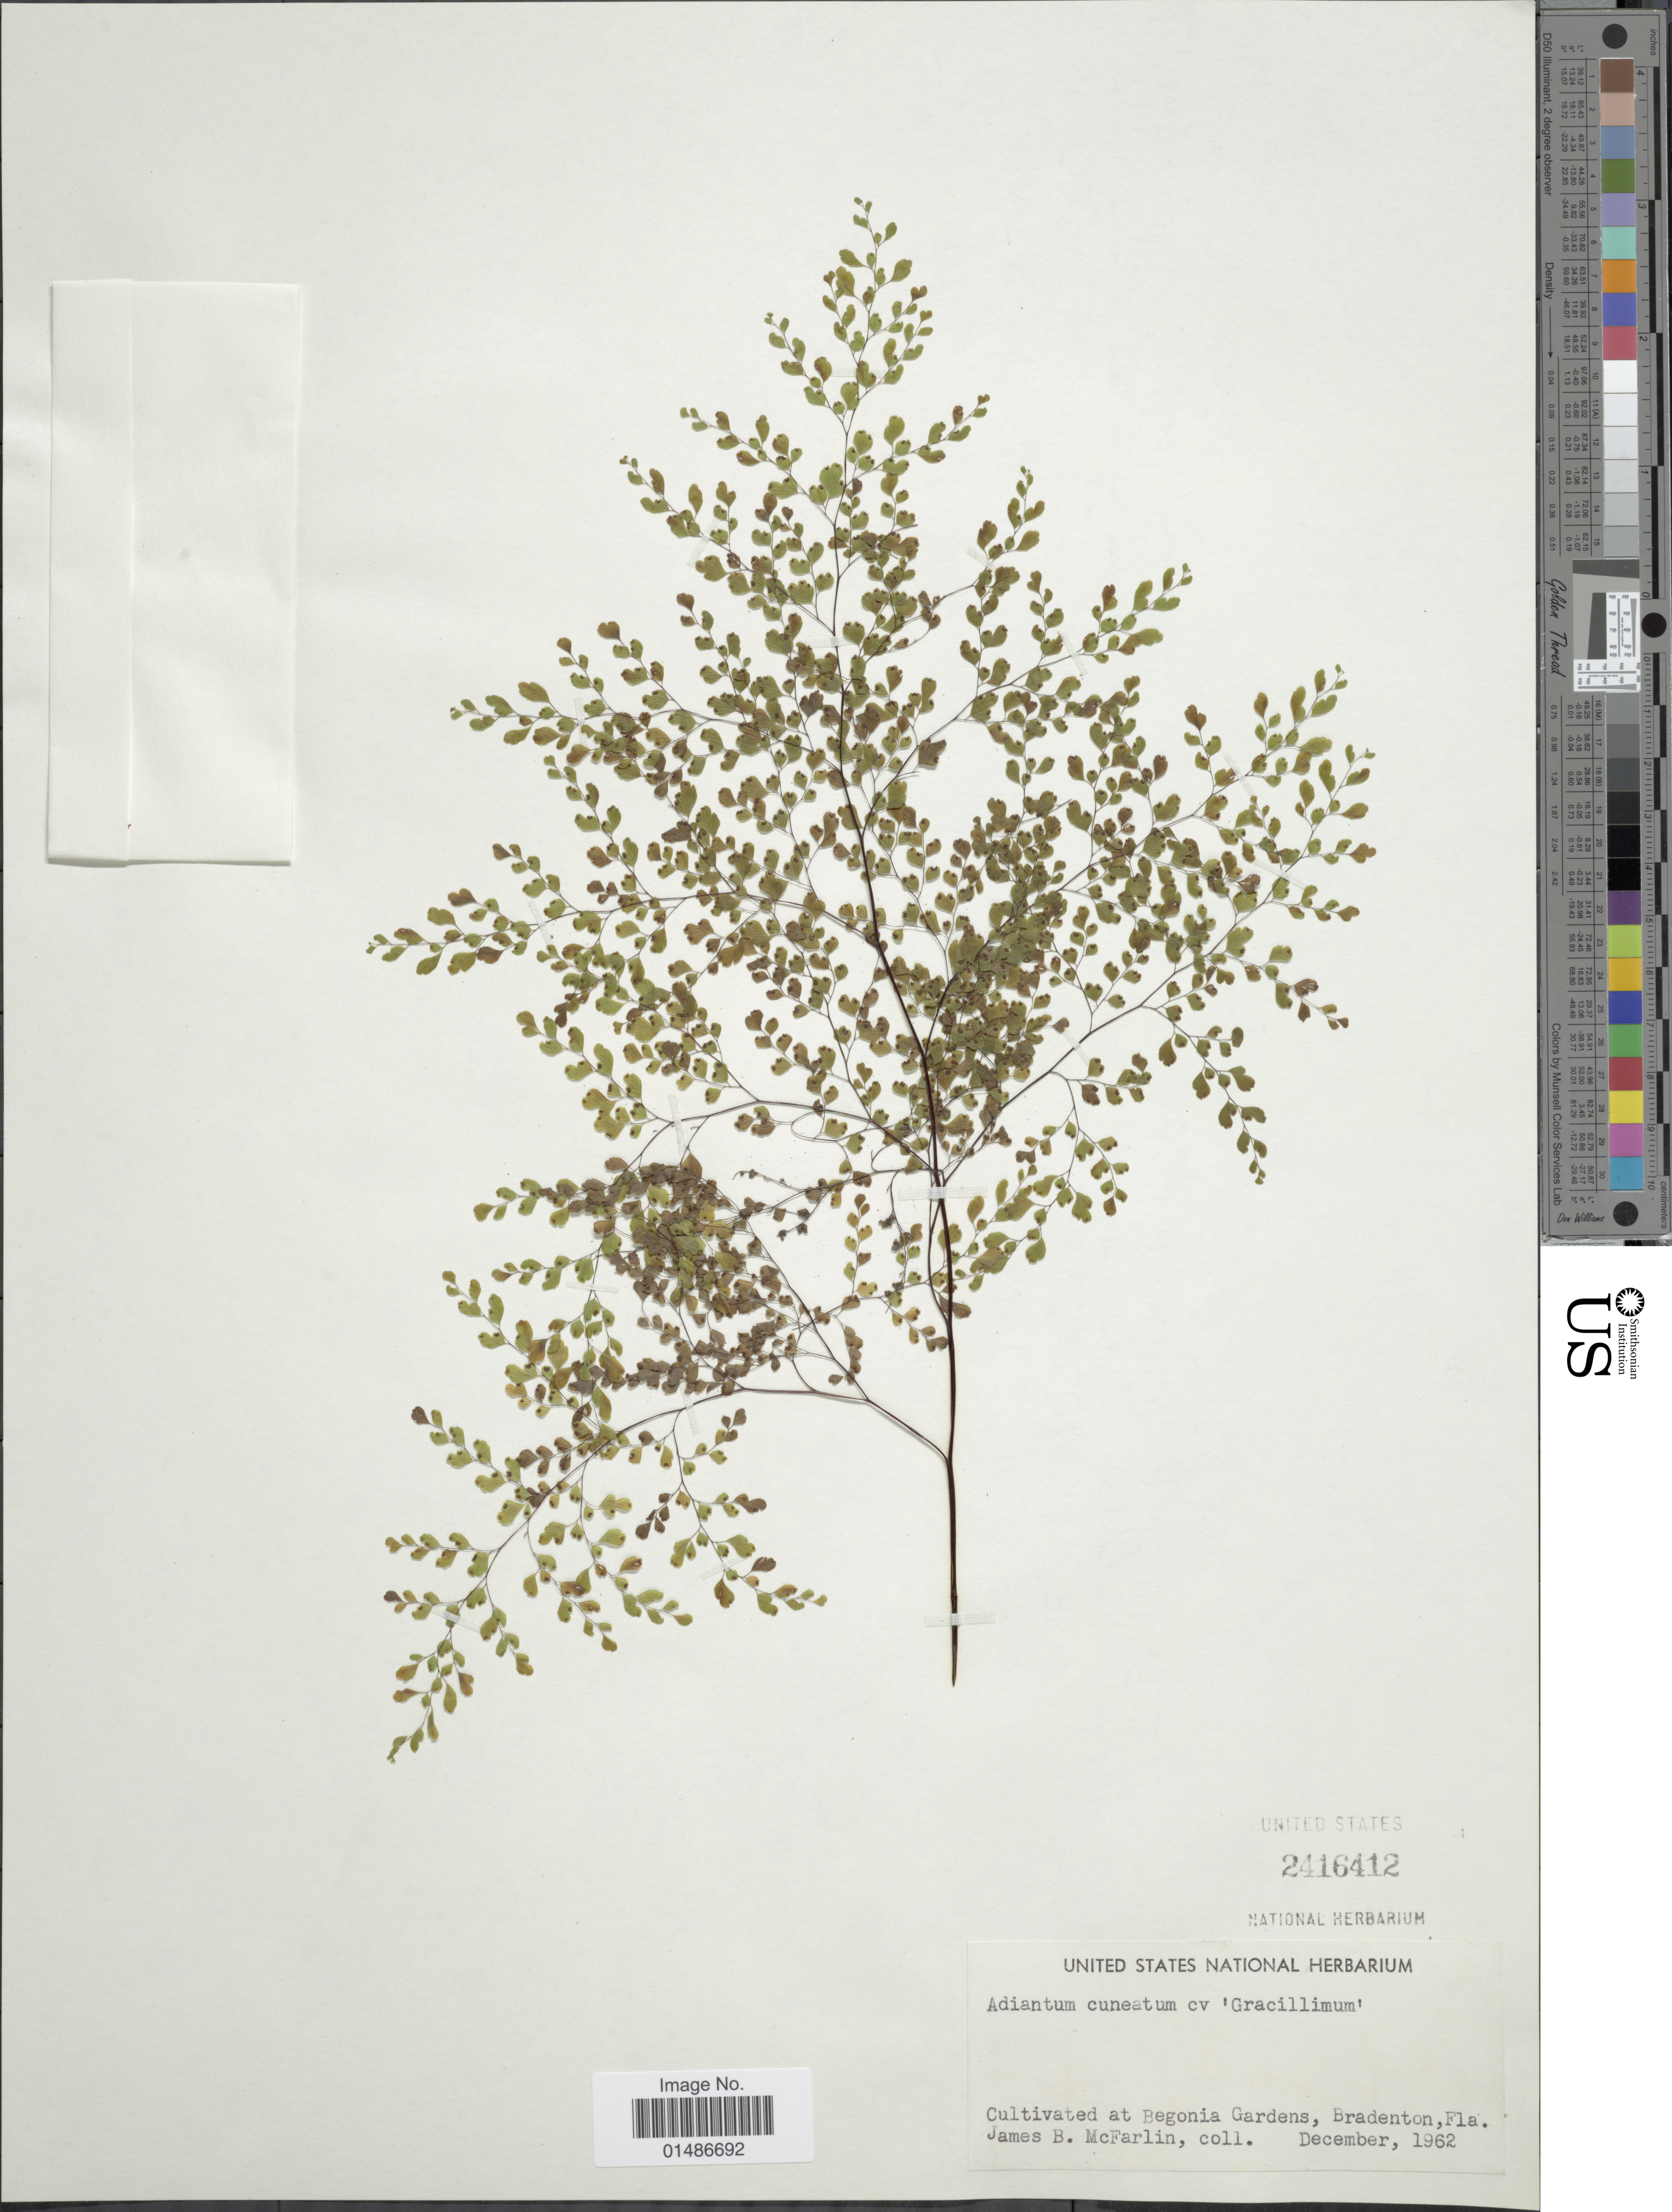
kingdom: Plantae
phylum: Tracheophyta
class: Polypodiopsida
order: Polypodiales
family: Pteridaceae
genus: Adiantum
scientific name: Adiantum raddianum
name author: C. Presl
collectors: J. McFarlin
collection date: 1962-12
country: United States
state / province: Florida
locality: Cultivated at Begonia Gardens, Bradenton.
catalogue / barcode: US 2416412